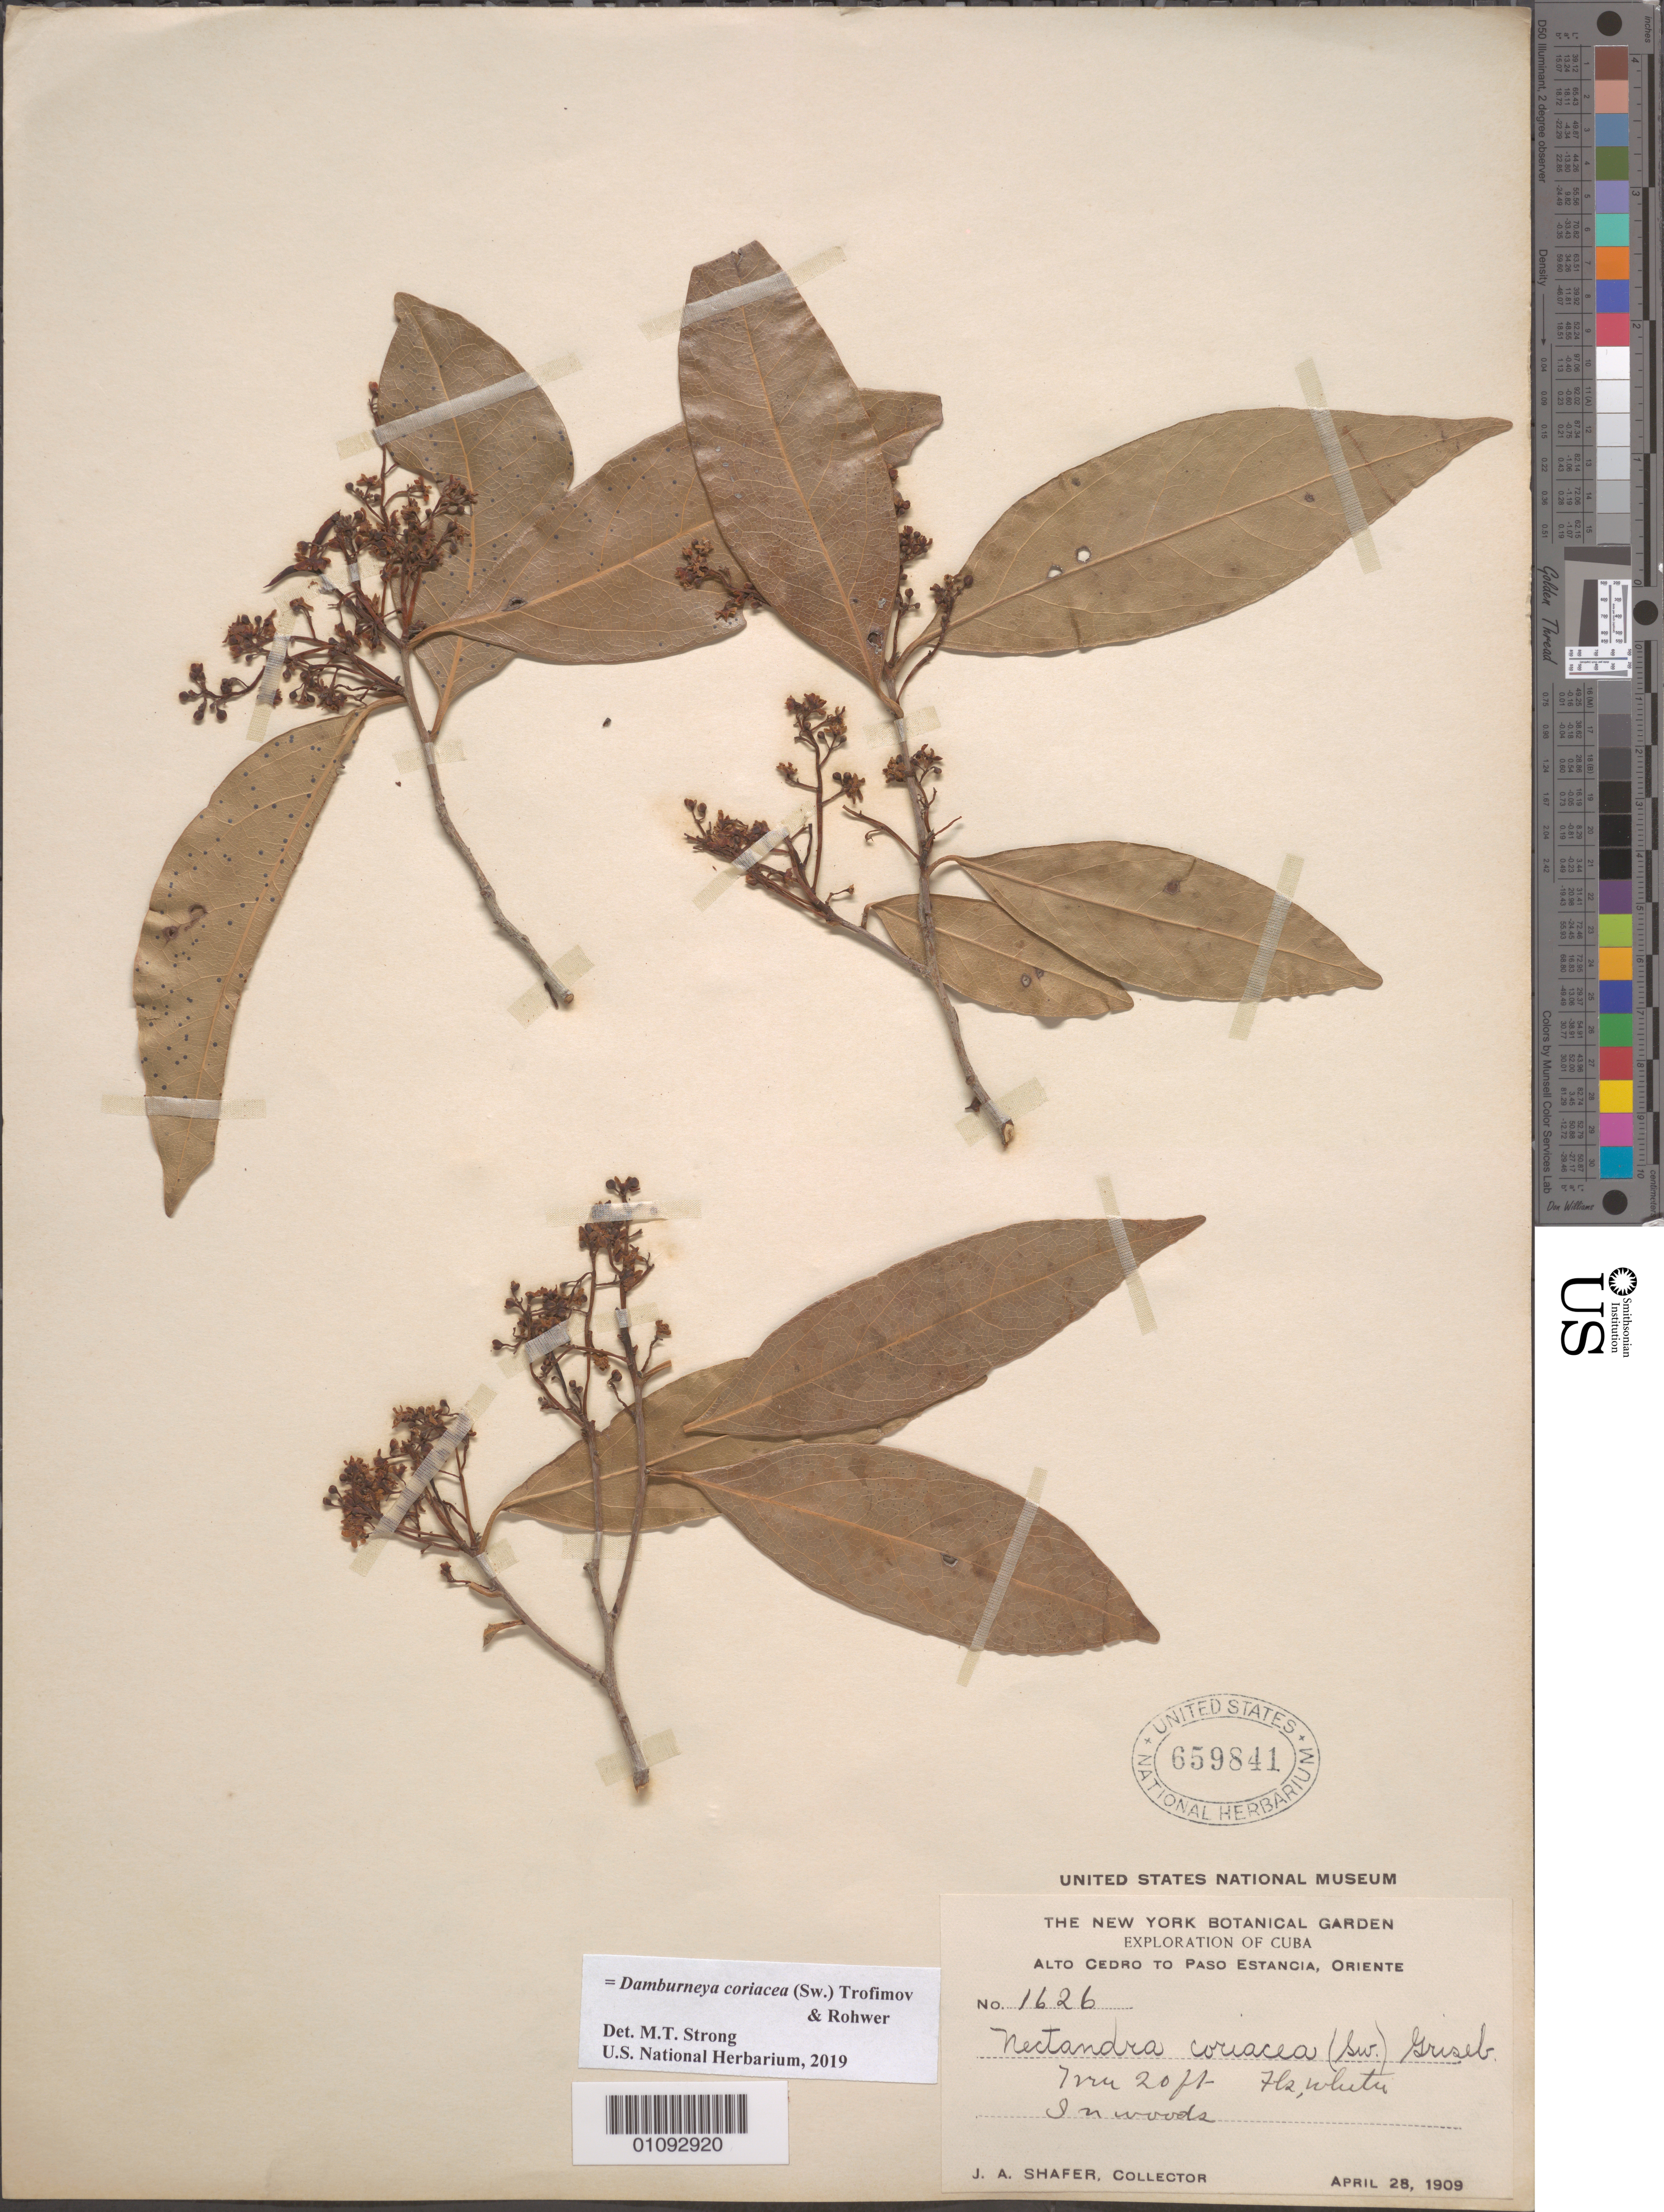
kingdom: Plantae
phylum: Tracheophyta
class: Magnoliopsida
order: Laurales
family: Lauraceae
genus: Damburneya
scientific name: Damburneya coriacea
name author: (Sw.) Trofimov & Rohwer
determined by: Strong, M. T., (US), Smithsonian Institution - National Museum of Natural History (UNITED STATES)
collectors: J. A. Shafer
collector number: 1626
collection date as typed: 28 Apr 1909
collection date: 1909-04-28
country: Cuba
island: Cuba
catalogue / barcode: US 659841